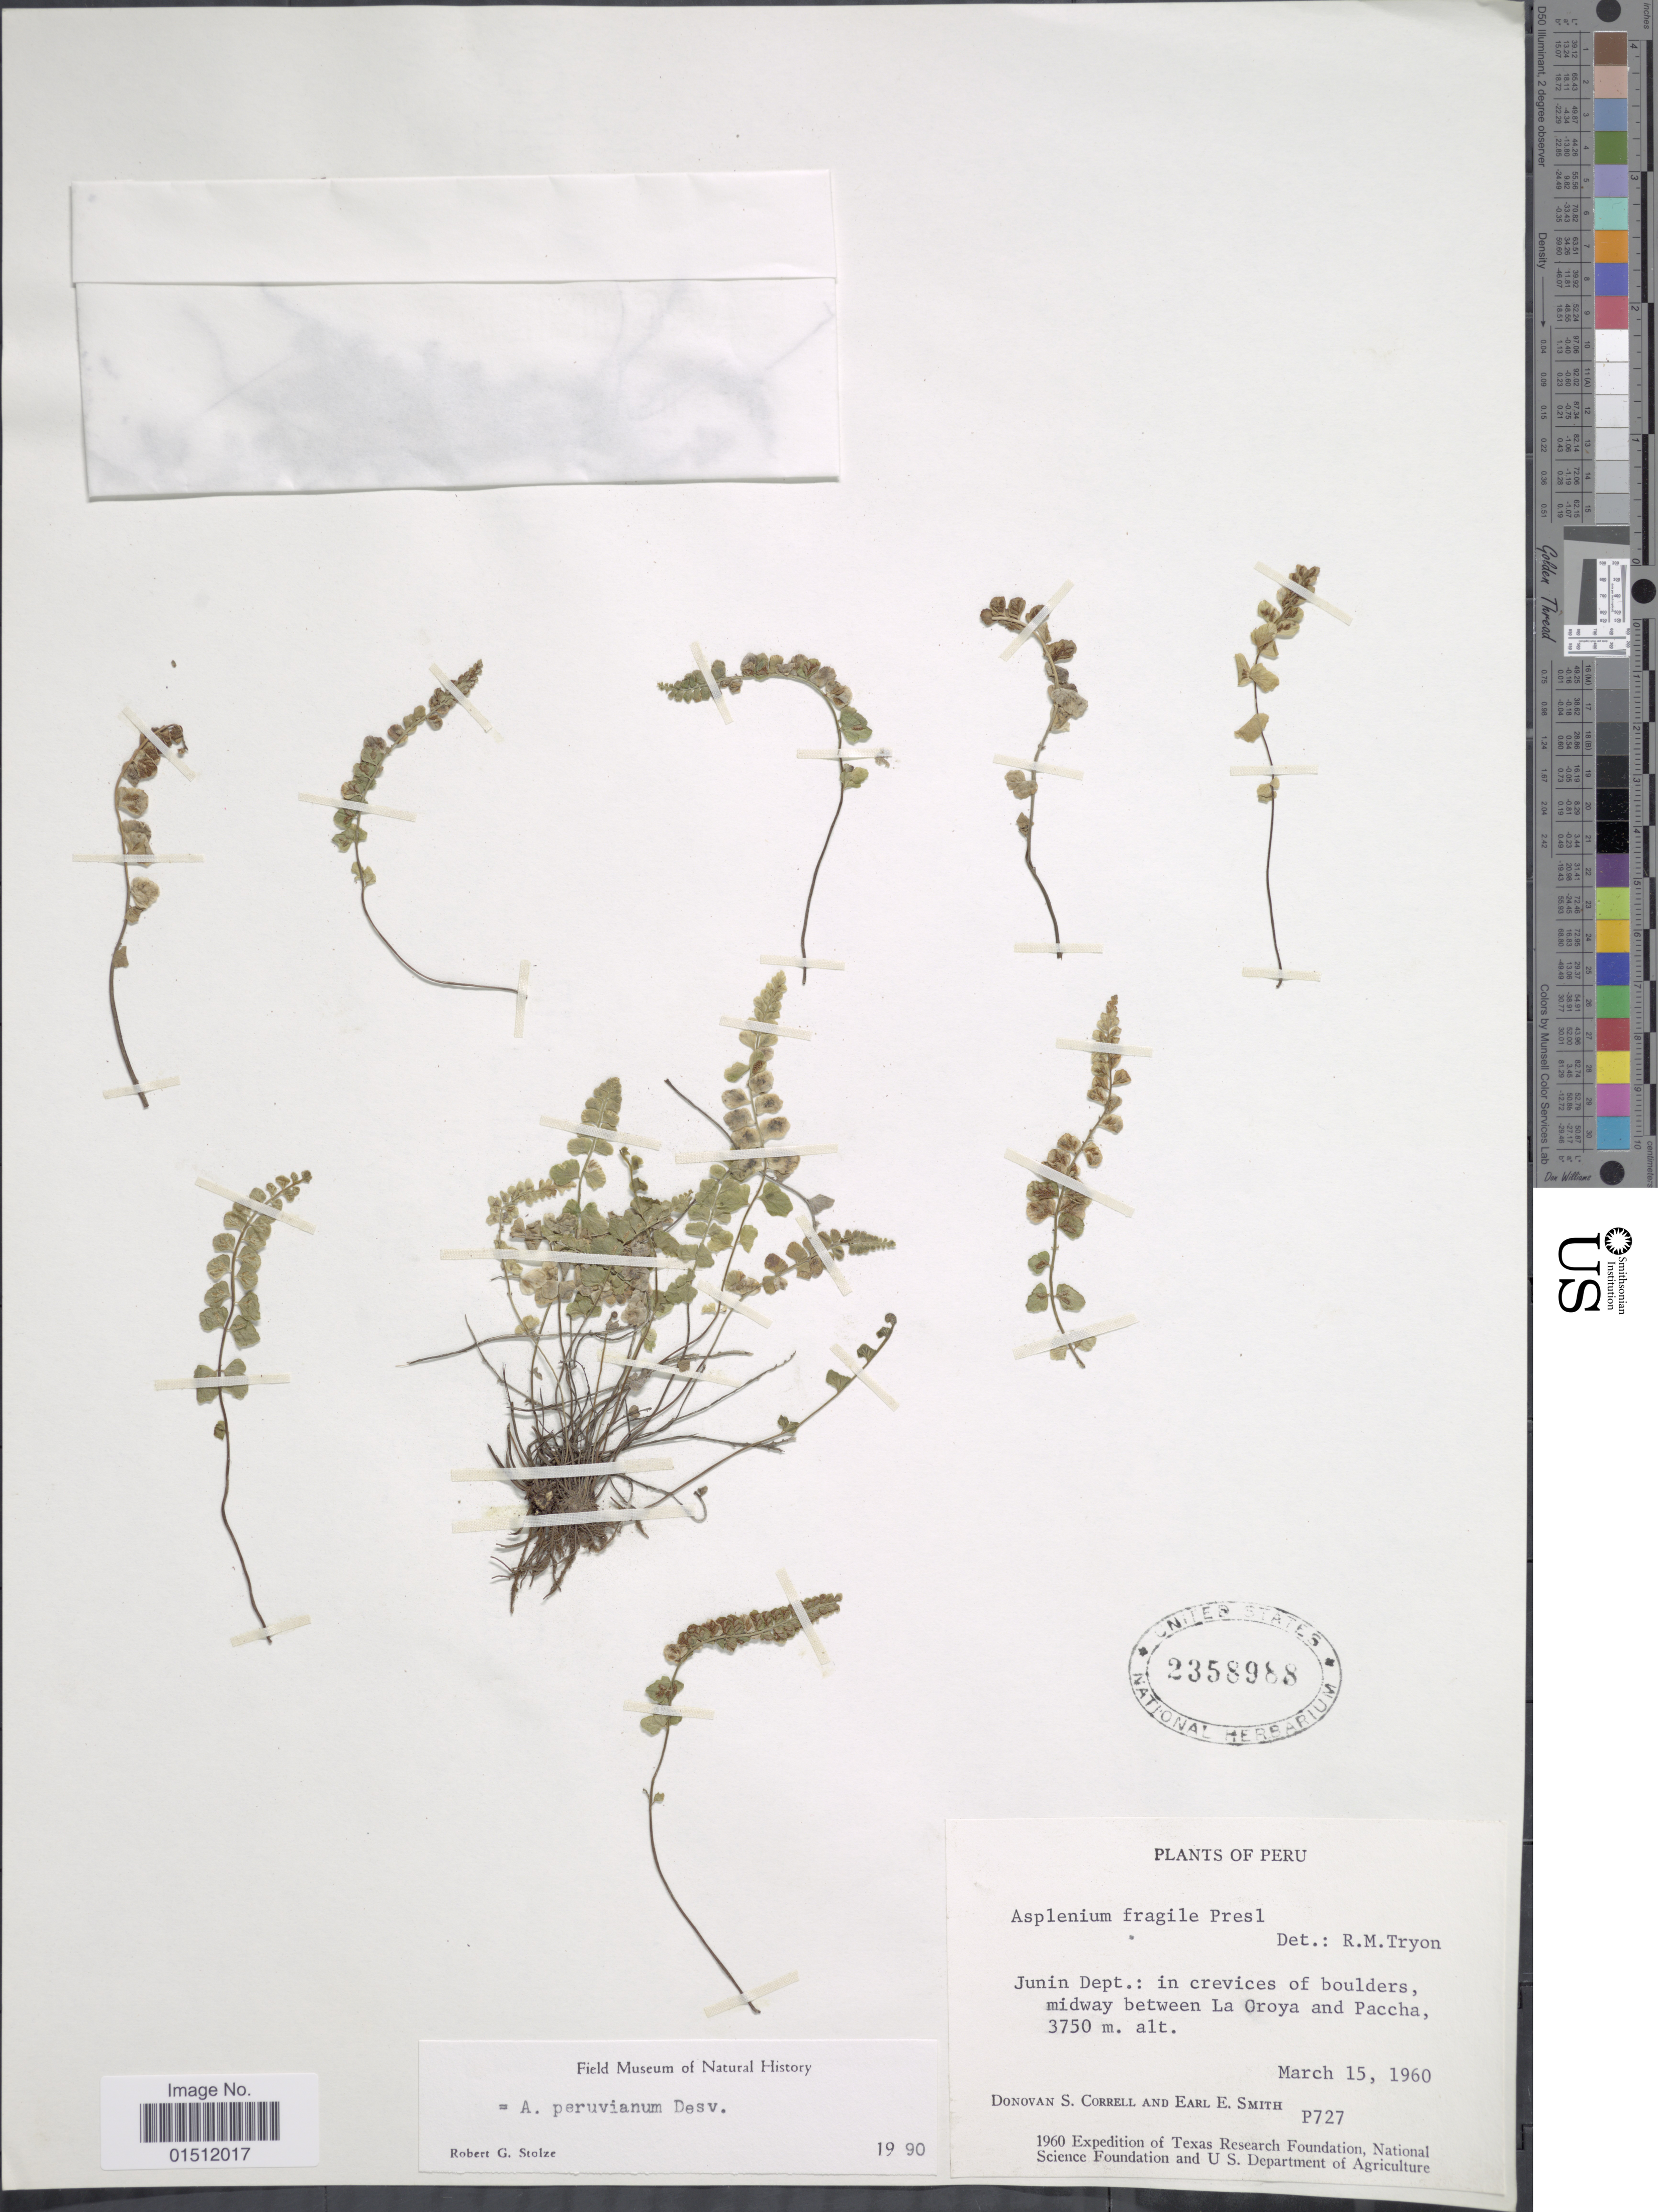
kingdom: Plantae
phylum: Tracheophyta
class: Polypodiopsida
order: Polypodiales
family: Aspleniaceae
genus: Asplenium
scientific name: Asplenium peruvianum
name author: Desv.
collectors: D. S. Correll & E. E. Smith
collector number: P727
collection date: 1960-03-15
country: Peru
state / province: Junín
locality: Junin ept.:in crevices of boulders, midway between La Oraya and Paccha.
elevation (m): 3750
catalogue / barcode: US 2358988